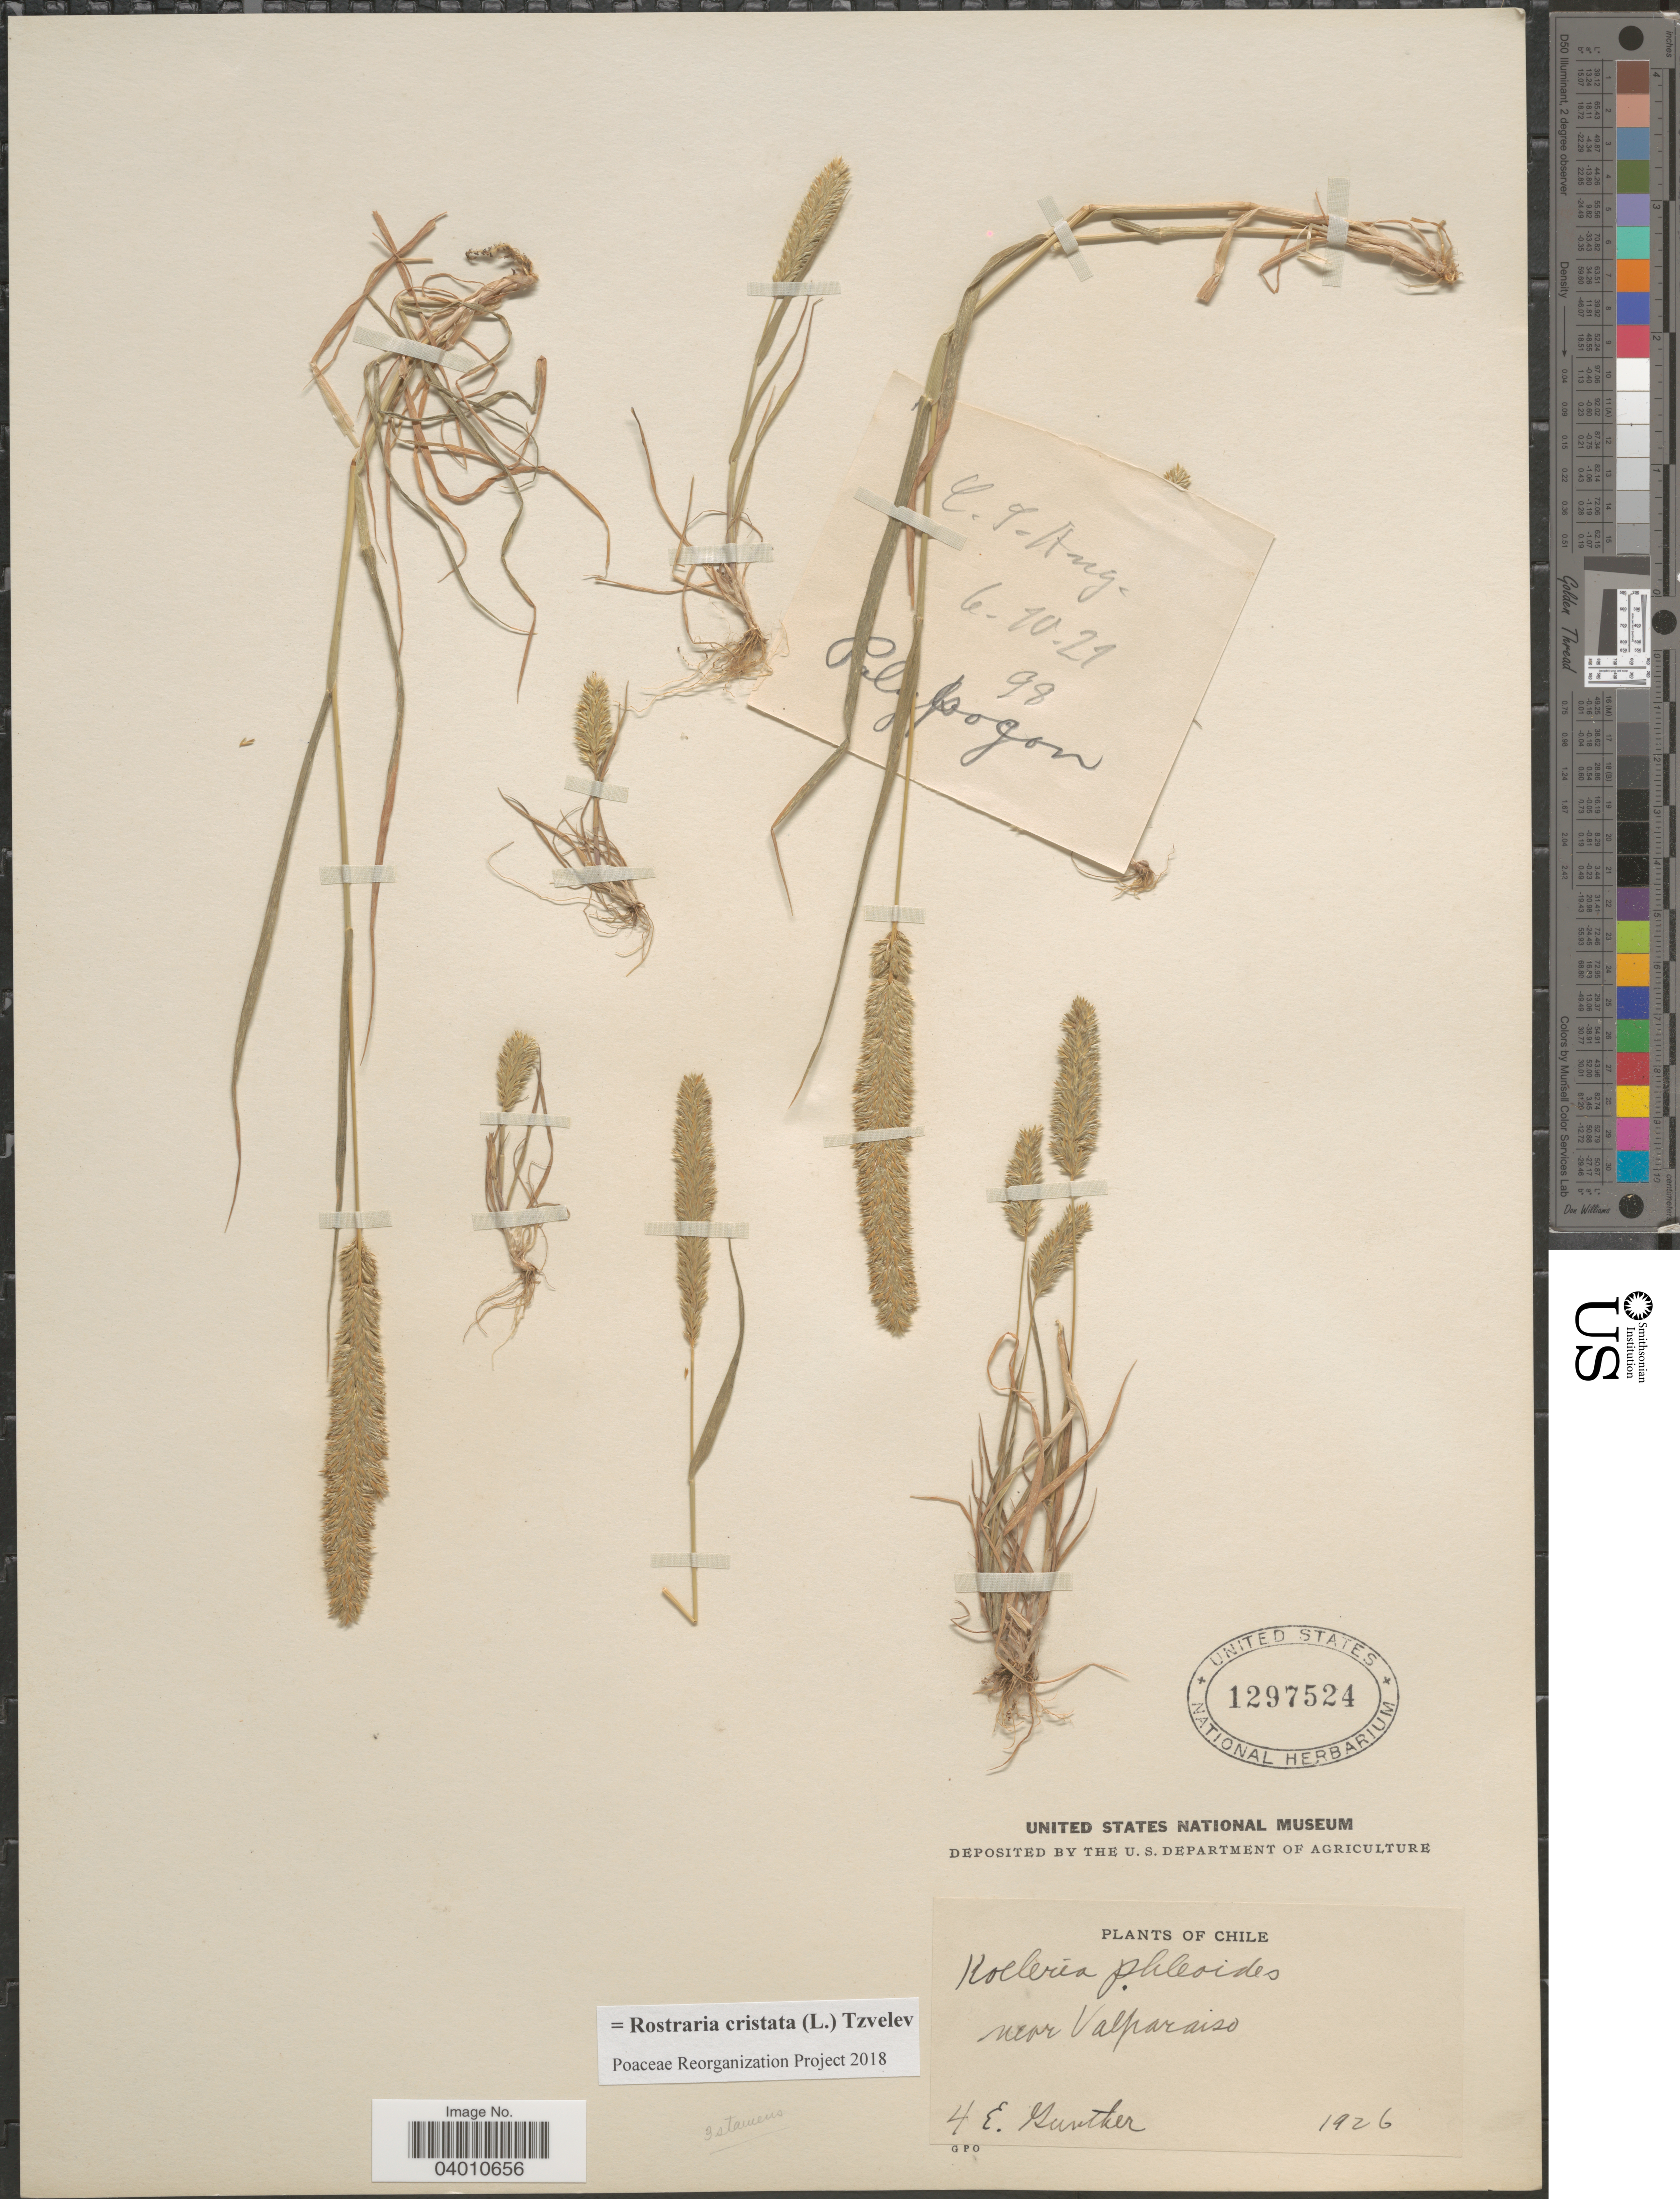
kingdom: Plantae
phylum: Tracheophyta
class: Liliopsida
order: Poales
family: Poaceae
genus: Rostraria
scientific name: Rostraria cristata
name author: (L.) Tzvelev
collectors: E. Gunther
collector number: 4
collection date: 1926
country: Chile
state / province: Valparaíso (V)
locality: Near Valparaiso.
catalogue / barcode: US 1297524